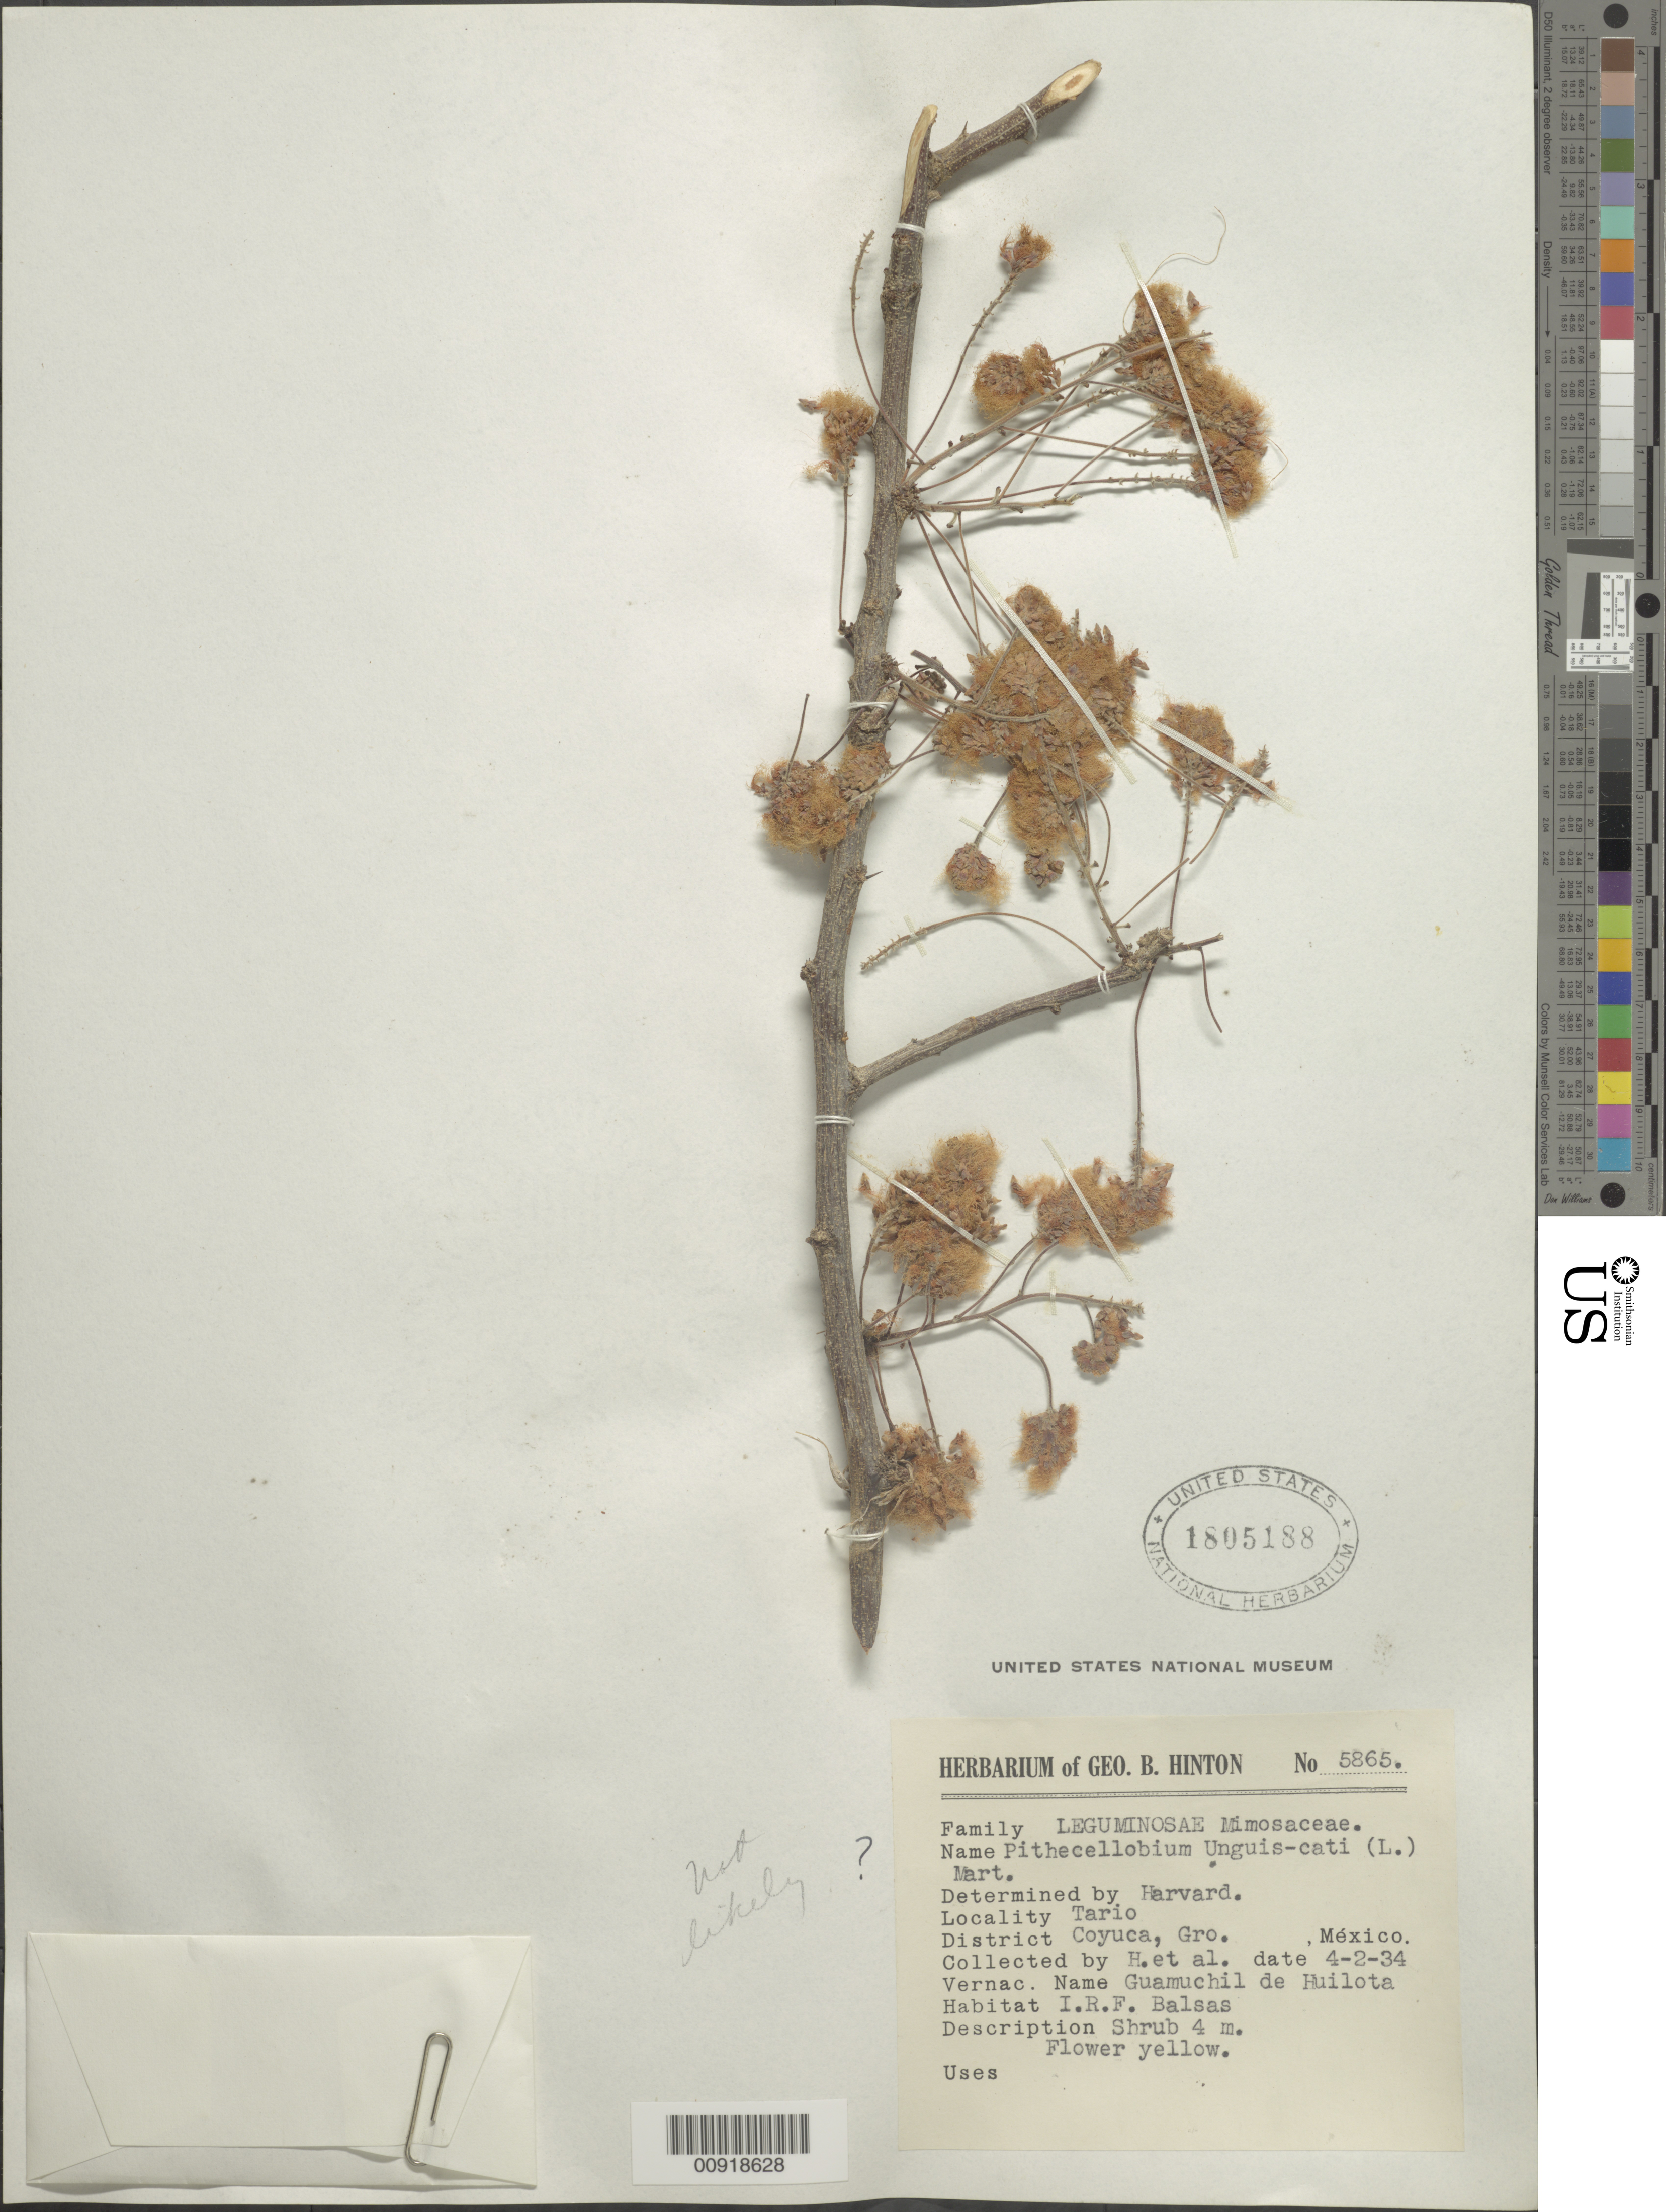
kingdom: Plantae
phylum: Tracheophyta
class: Magnoliopsida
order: Fabales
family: Fabaceae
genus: Pithecellobium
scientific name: Pithecellobium unguis-cati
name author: (L.) Benth.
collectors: G. B. Hinton & et al.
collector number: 5865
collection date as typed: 02 Apr 1934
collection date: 1934-04-02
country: Mexico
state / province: Guerrero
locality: Tario, District Coyuca, Guerrero.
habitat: I.R.F. Balsas.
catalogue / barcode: US 1805188